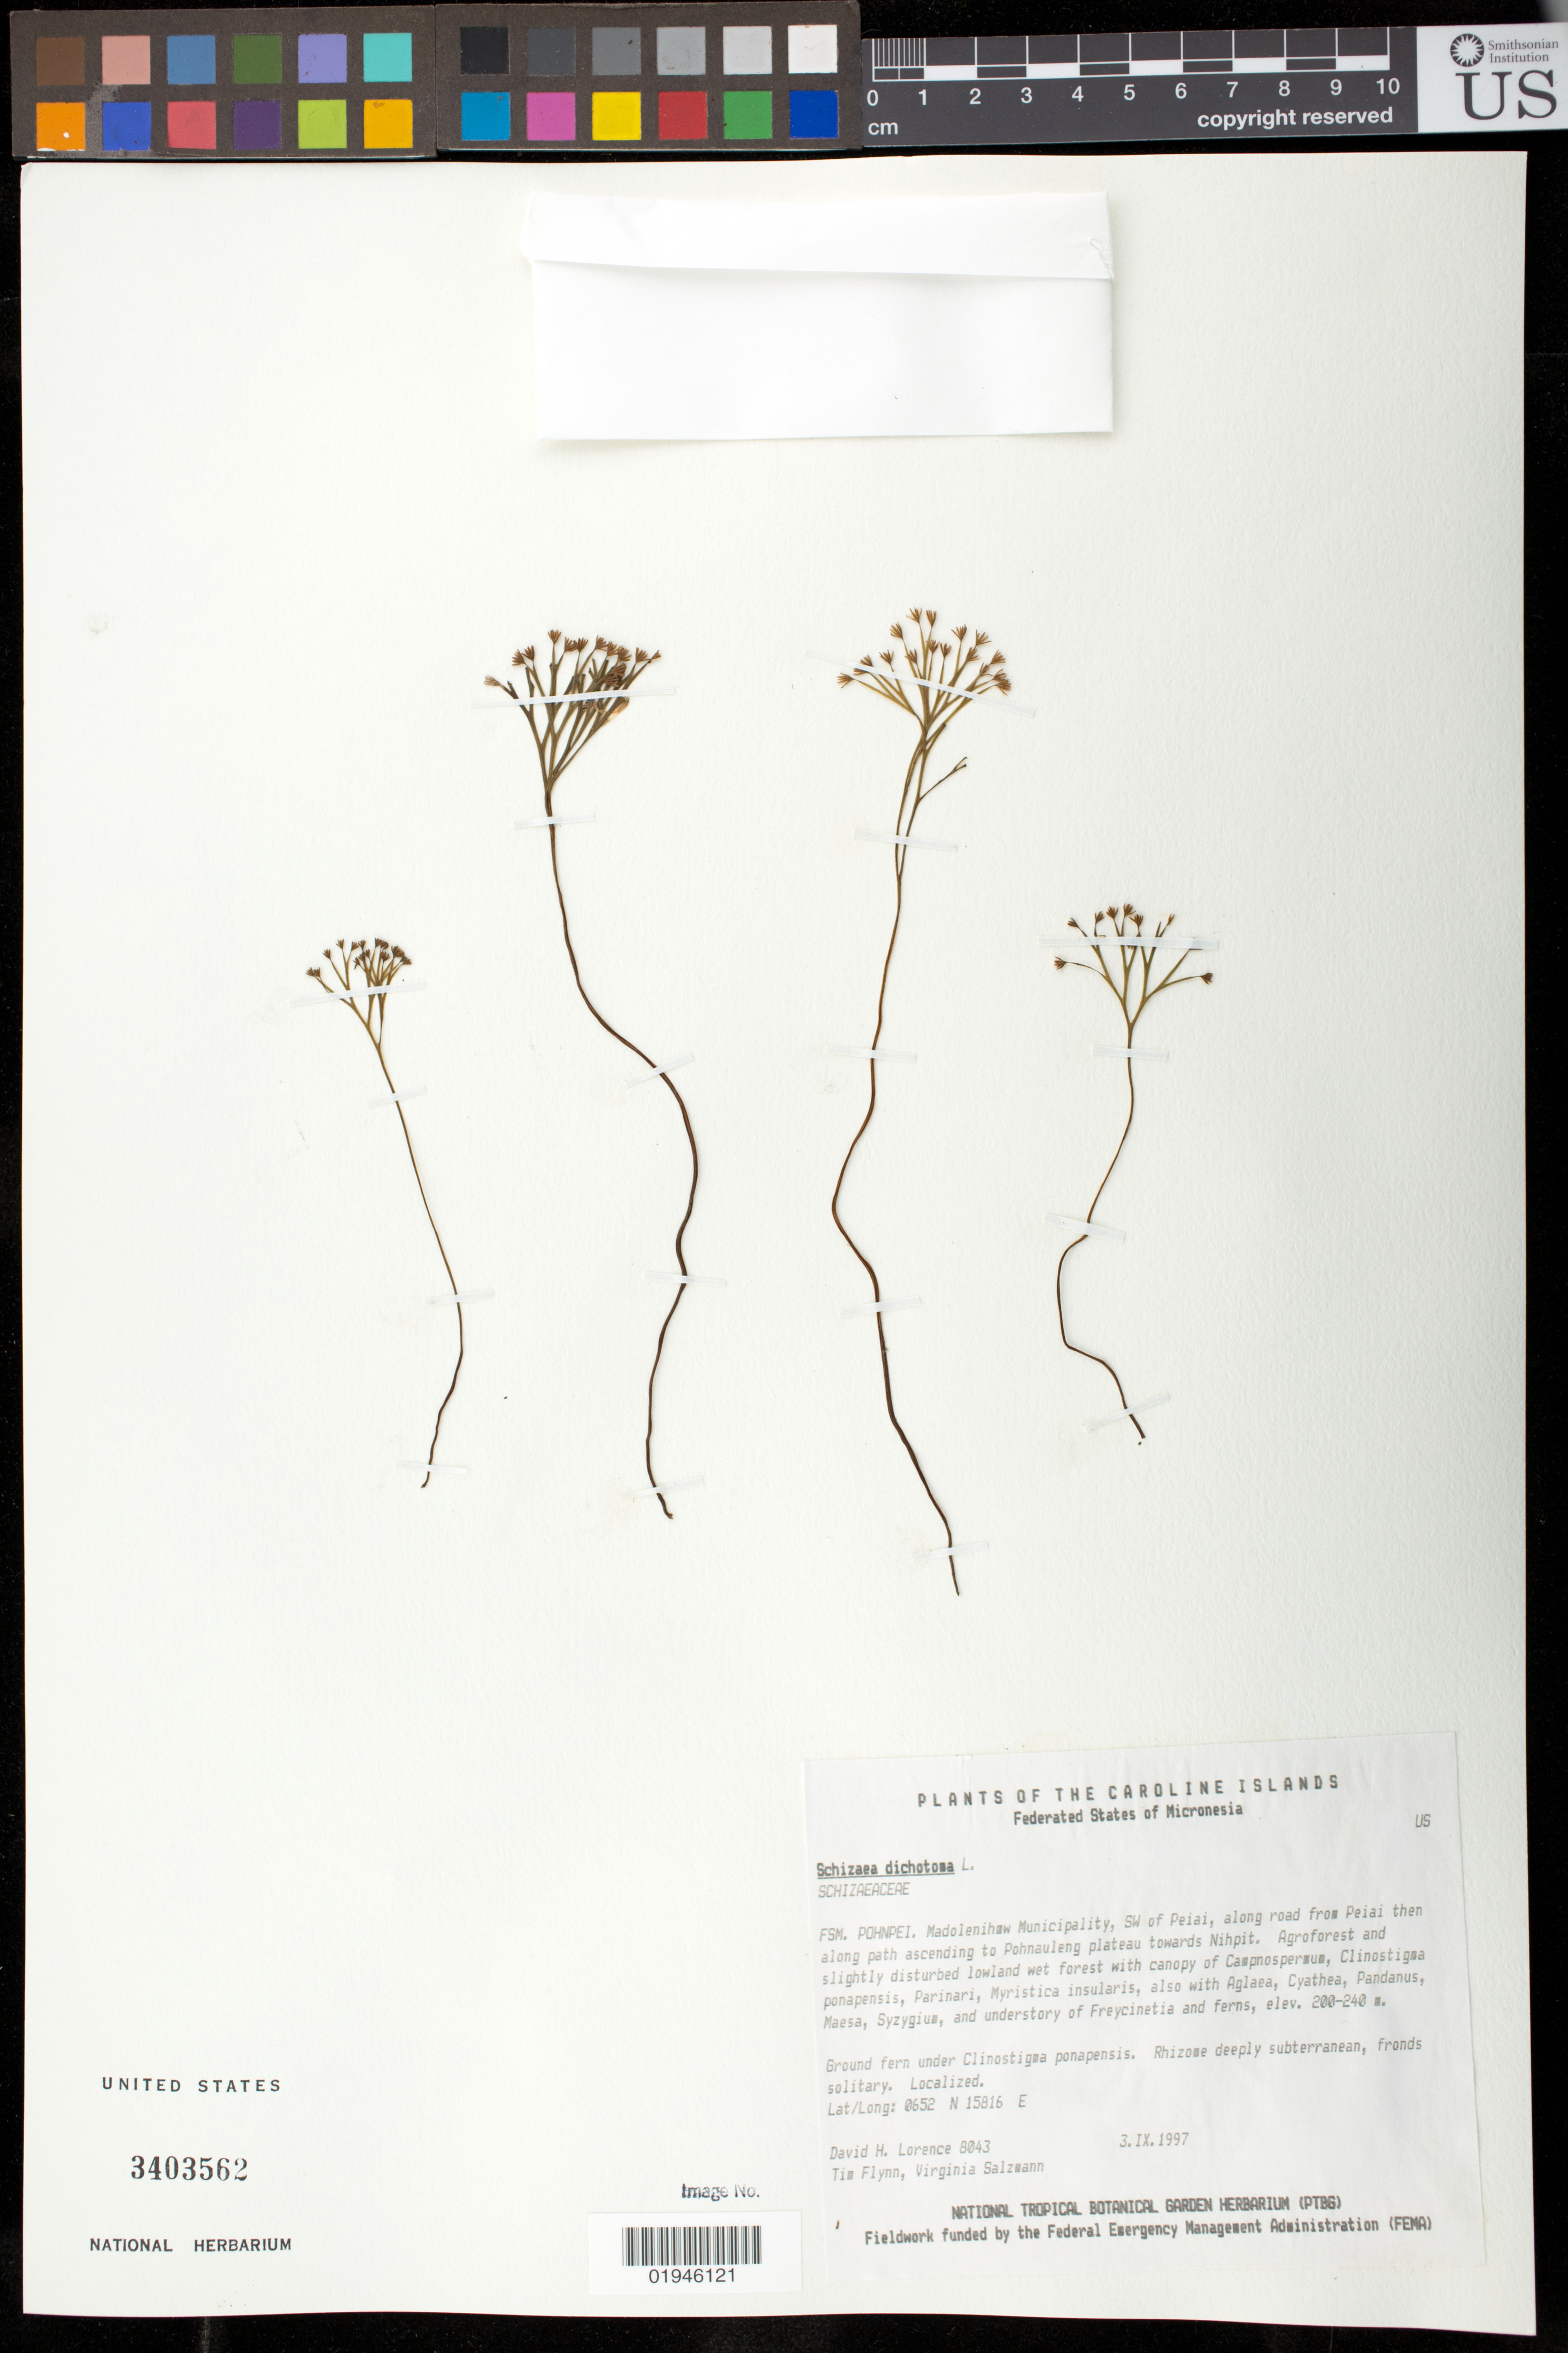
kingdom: Plantae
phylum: Tracheophyta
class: Polypodiopsida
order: Schizaeales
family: Schizaeaceae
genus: Schizaea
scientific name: Schizaea dichotoma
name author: (L.) J. Sm.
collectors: D. Lorence, T. Flynn & V. Salzmann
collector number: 8043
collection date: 1997-09-03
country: Micronesia, Federated States of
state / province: Pohnpei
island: Pohnpei [Ponape]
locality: Madolenihmw Municipality, SW of Peiai, along road from Peiai then along path ascending to Pohnauleng plateau towards Nihpit.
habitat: Agroforest and disturbed lowland wet forest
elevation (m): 200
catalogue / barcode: US 3403562